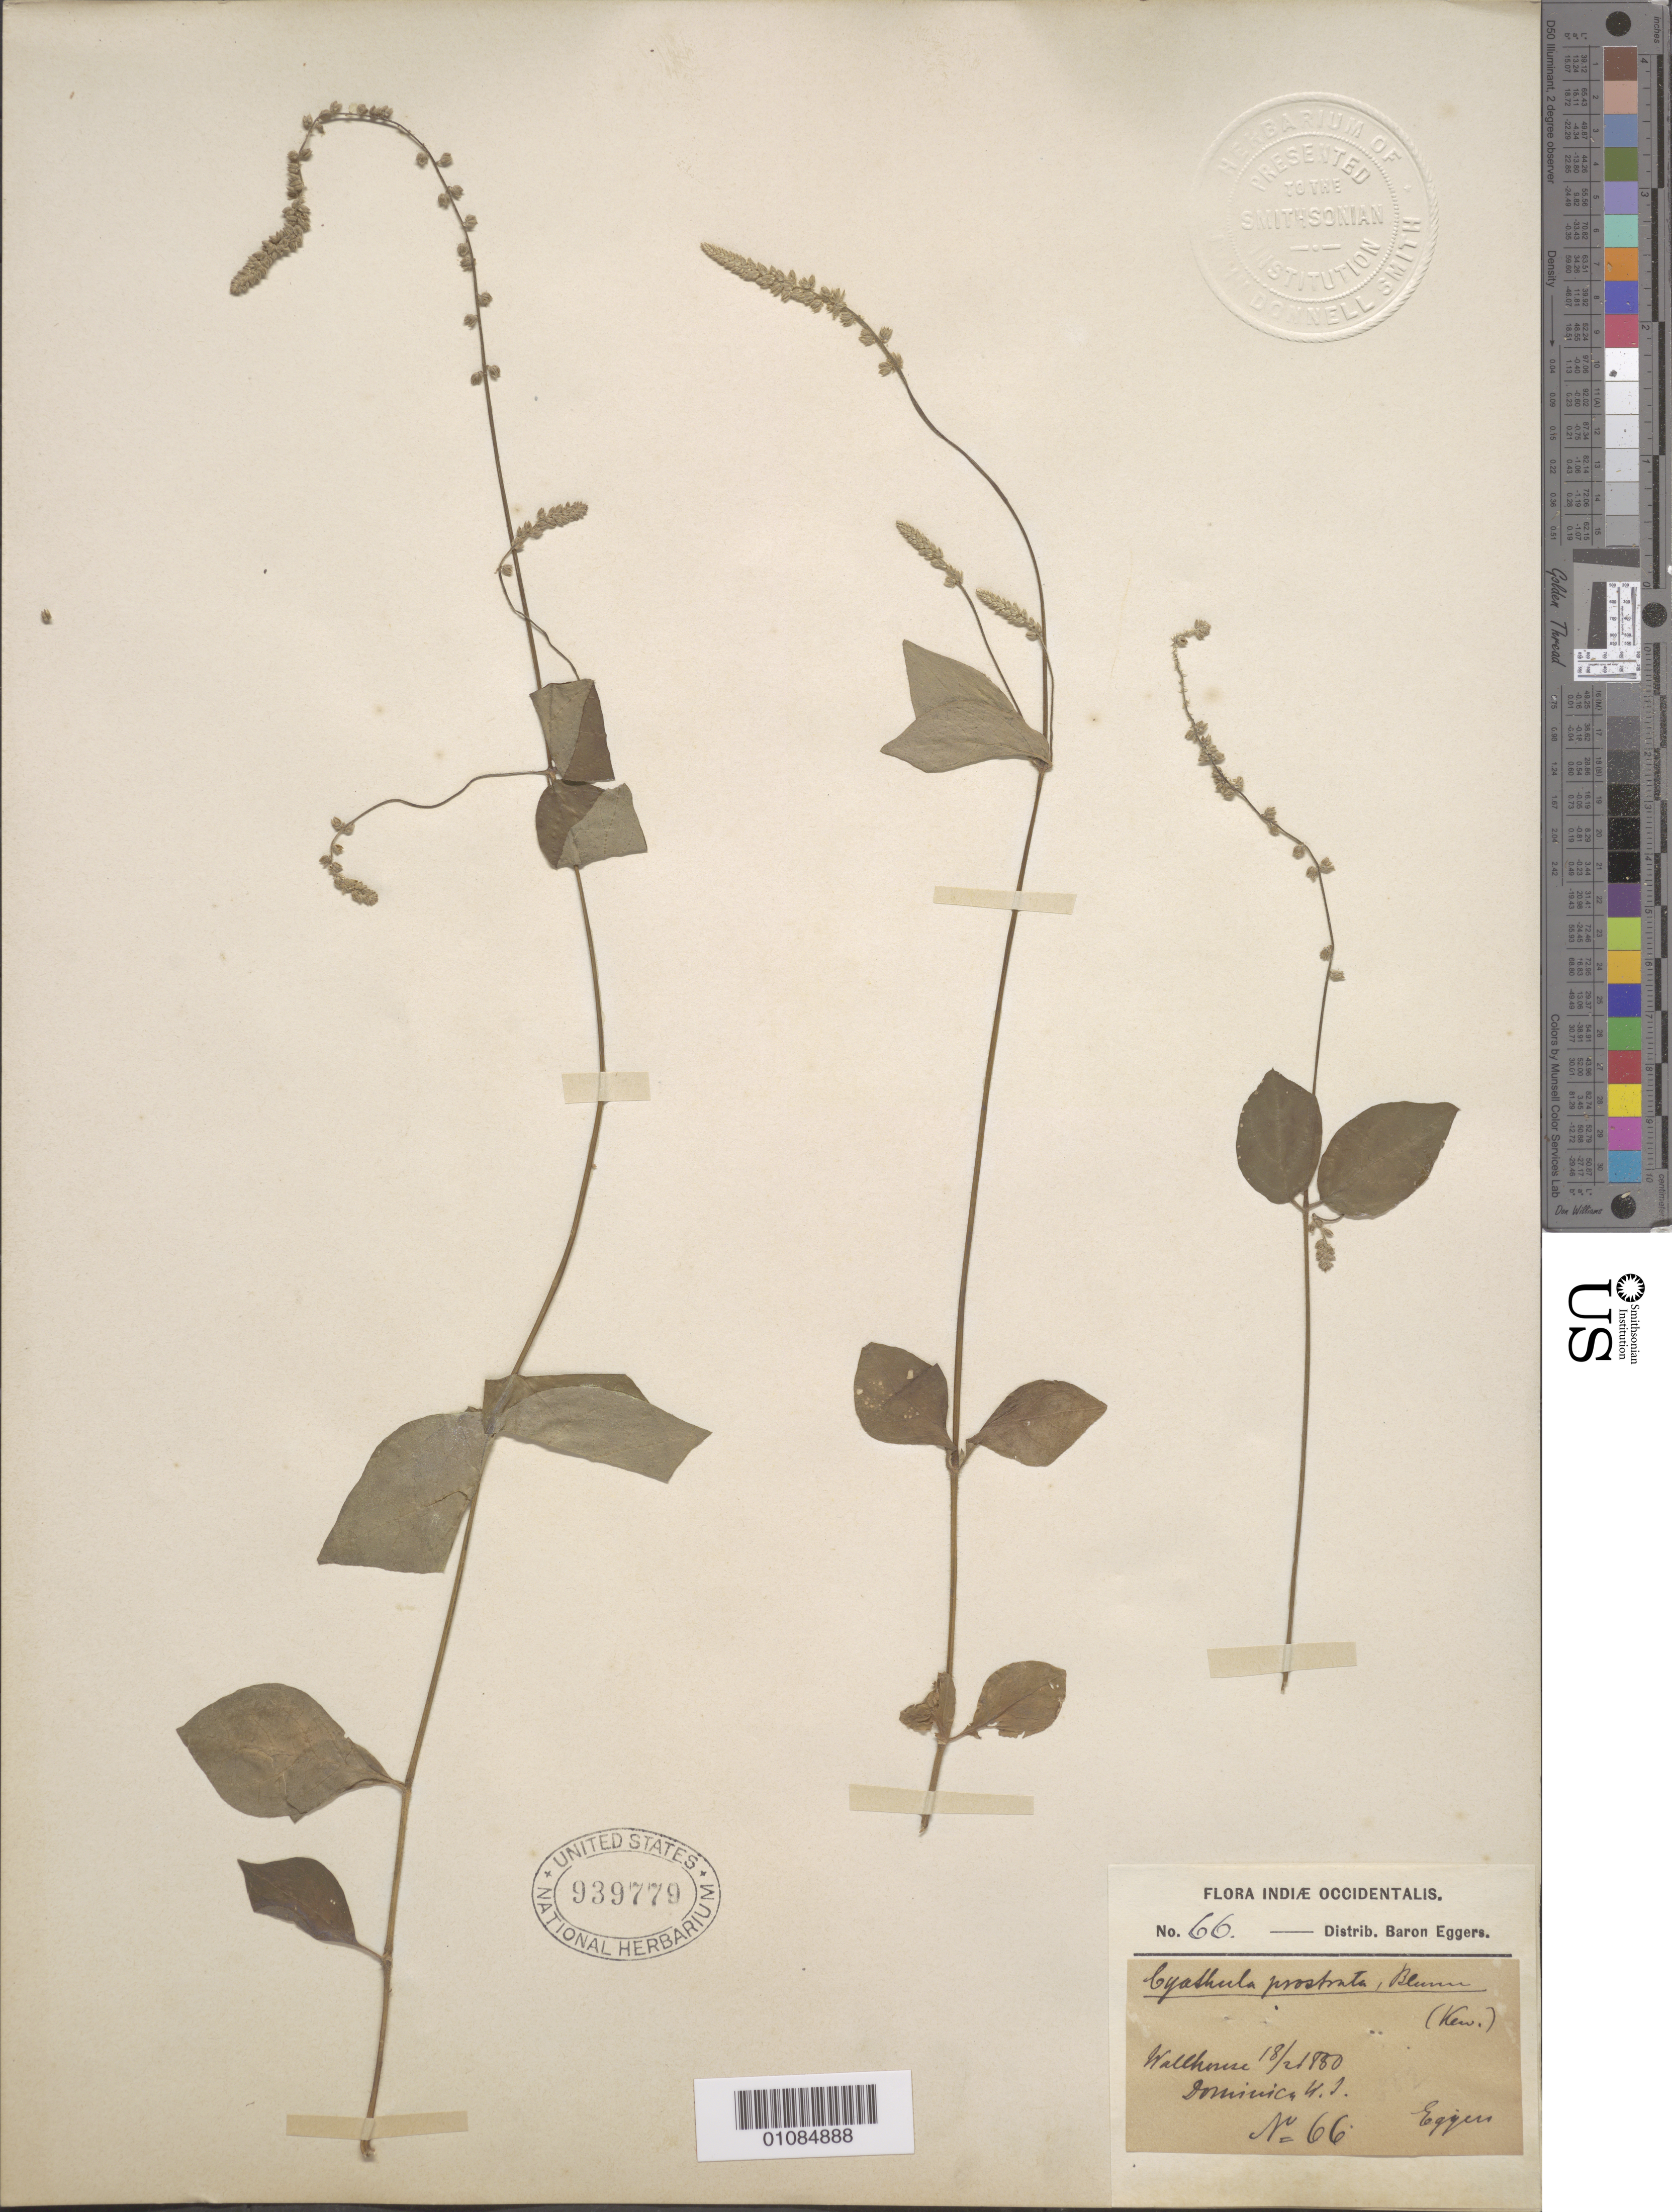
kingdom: Plantae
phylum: Tracheophyta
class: Magnoliopsida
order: Caryophyllales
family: Amaranthaceae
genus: Cyathula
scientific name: Cyathula prostrata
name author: (L.) Blume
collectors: H. F. A. von Eggers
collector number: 66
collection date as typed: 18 --- 1880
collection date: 1880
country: Dominica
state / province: St. Mark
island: Dominica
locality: W.I., Dominica, Wallhouse.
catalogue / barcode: US 939779